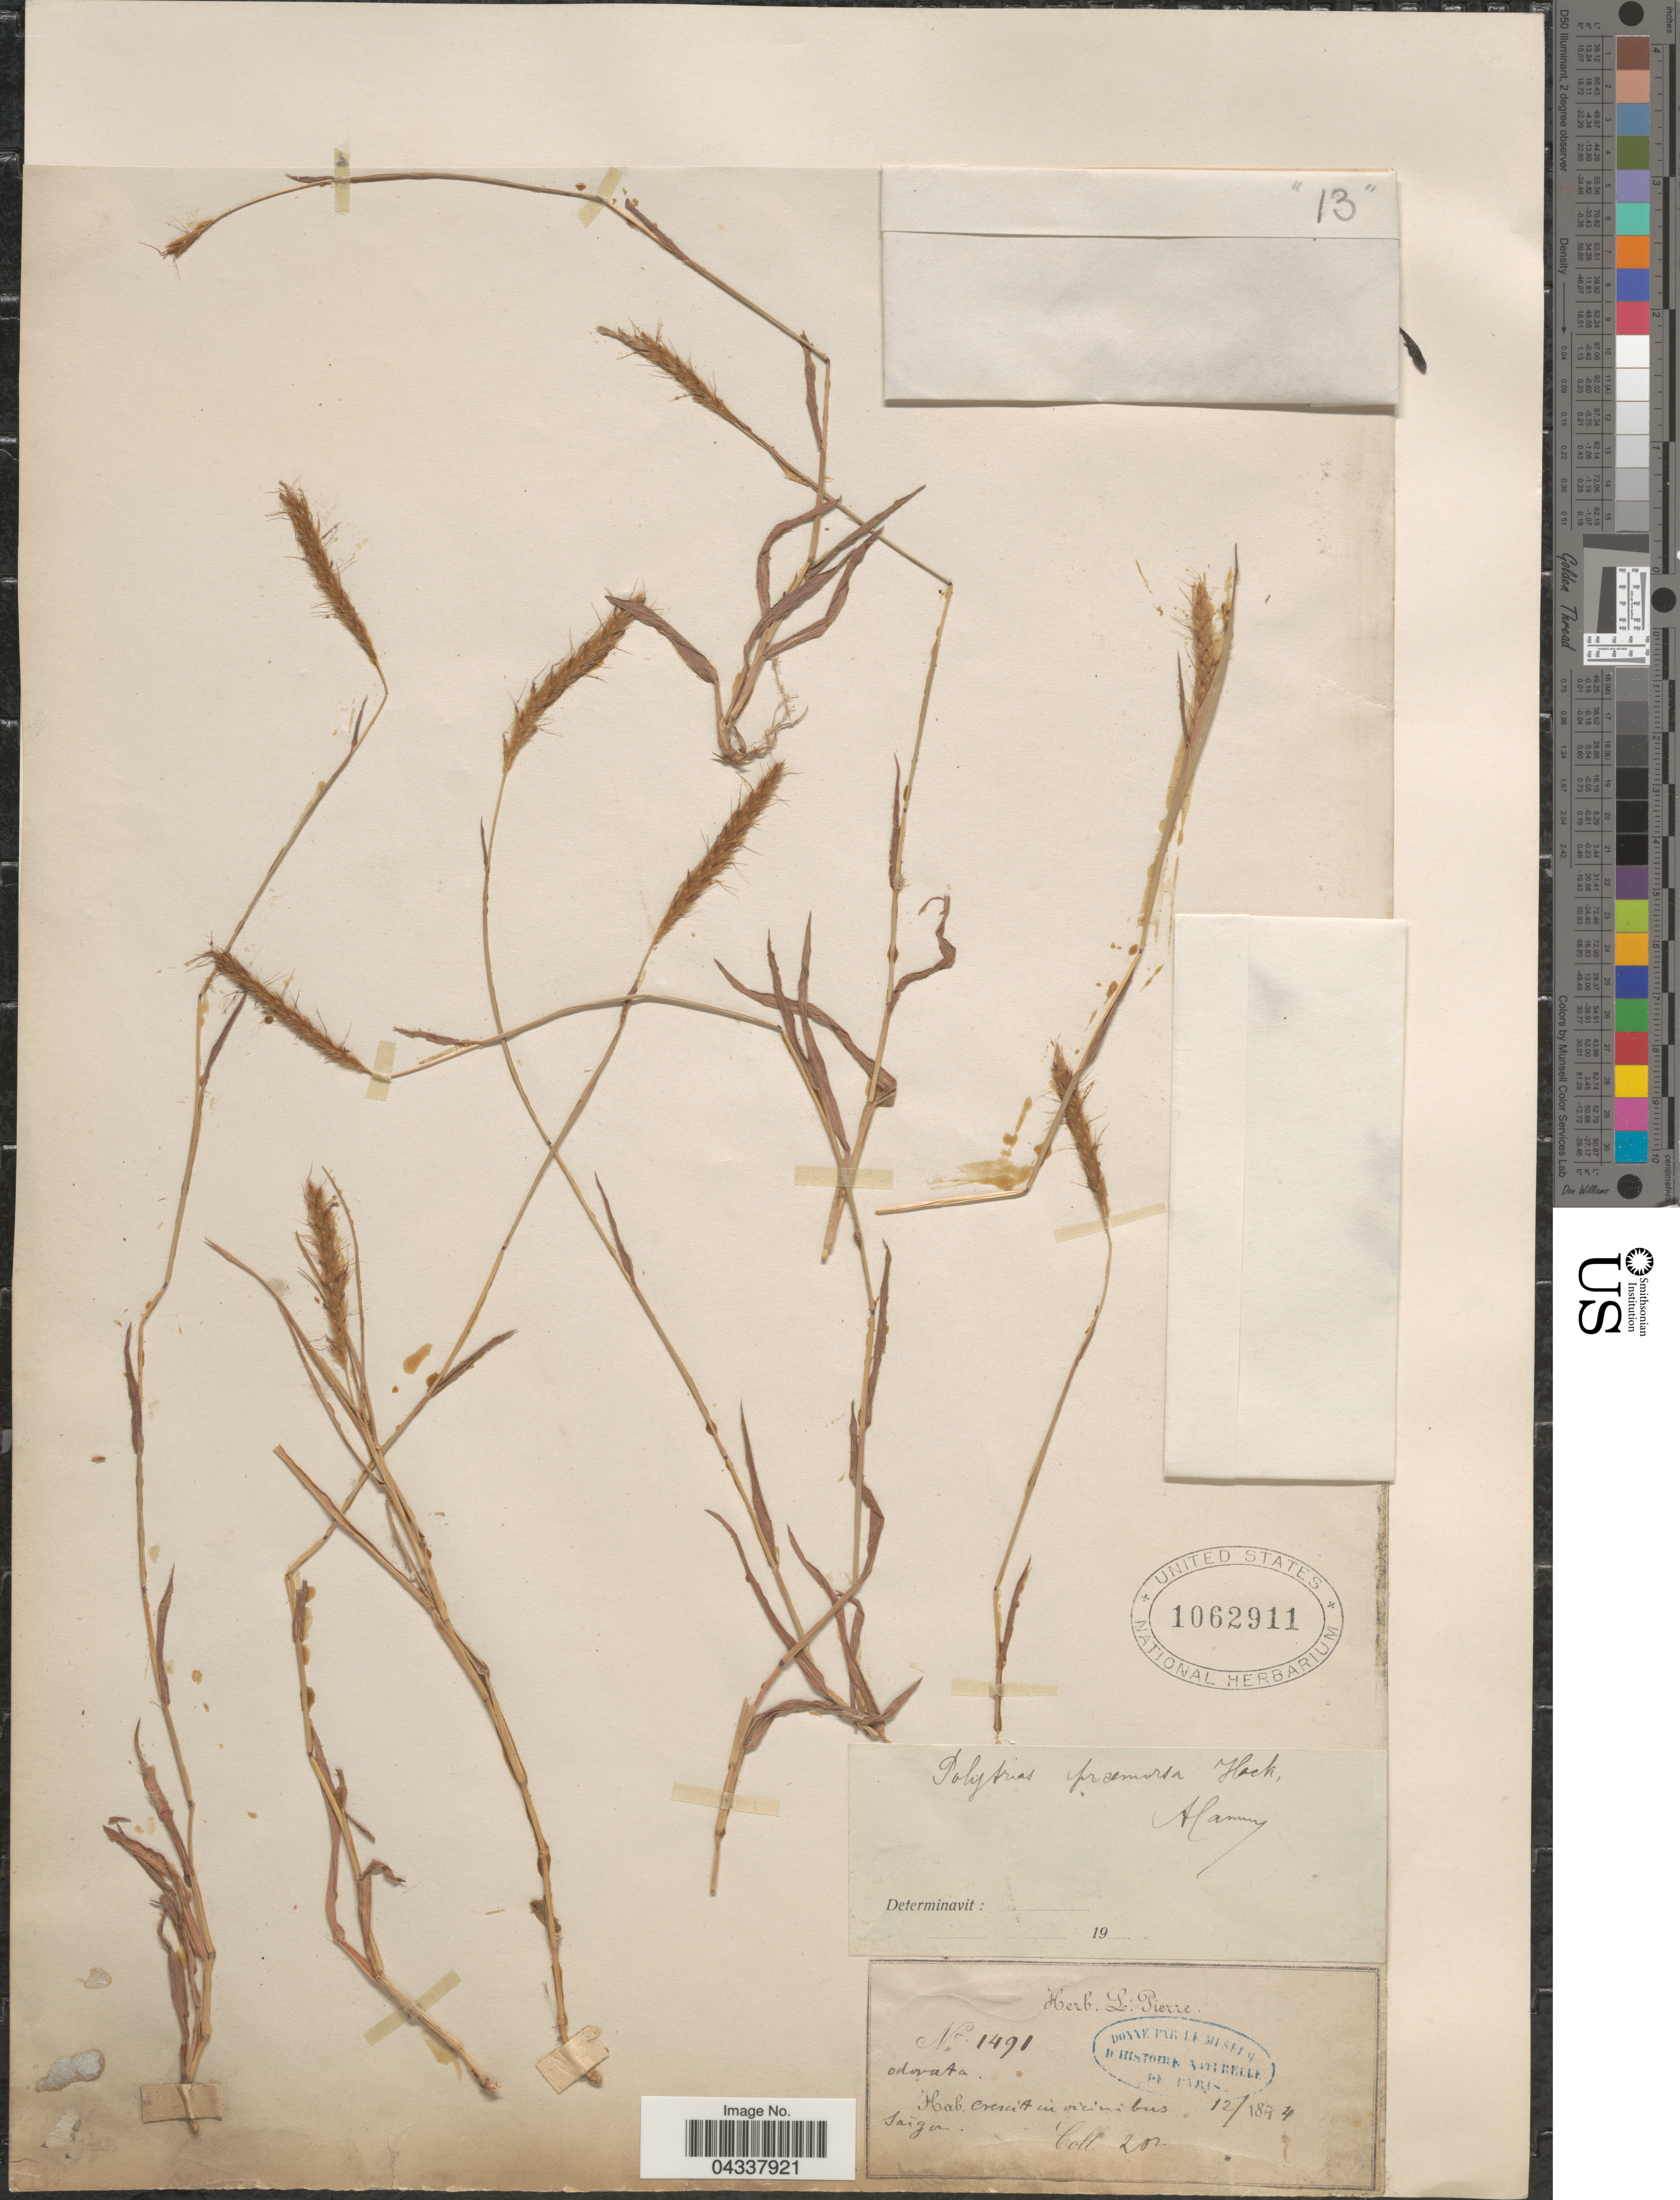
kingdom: Plantae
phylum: Tracheophyta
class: Liliopsida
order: Poales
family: Poaceae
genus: Polytrias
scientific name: Polytrias indica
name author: (Houtt.) Veldkamp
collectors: L. Pierre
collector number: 1491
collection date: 1874-12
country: Vietnam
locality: Crescit in vicinibus Saigon.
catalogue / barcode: US 1062911